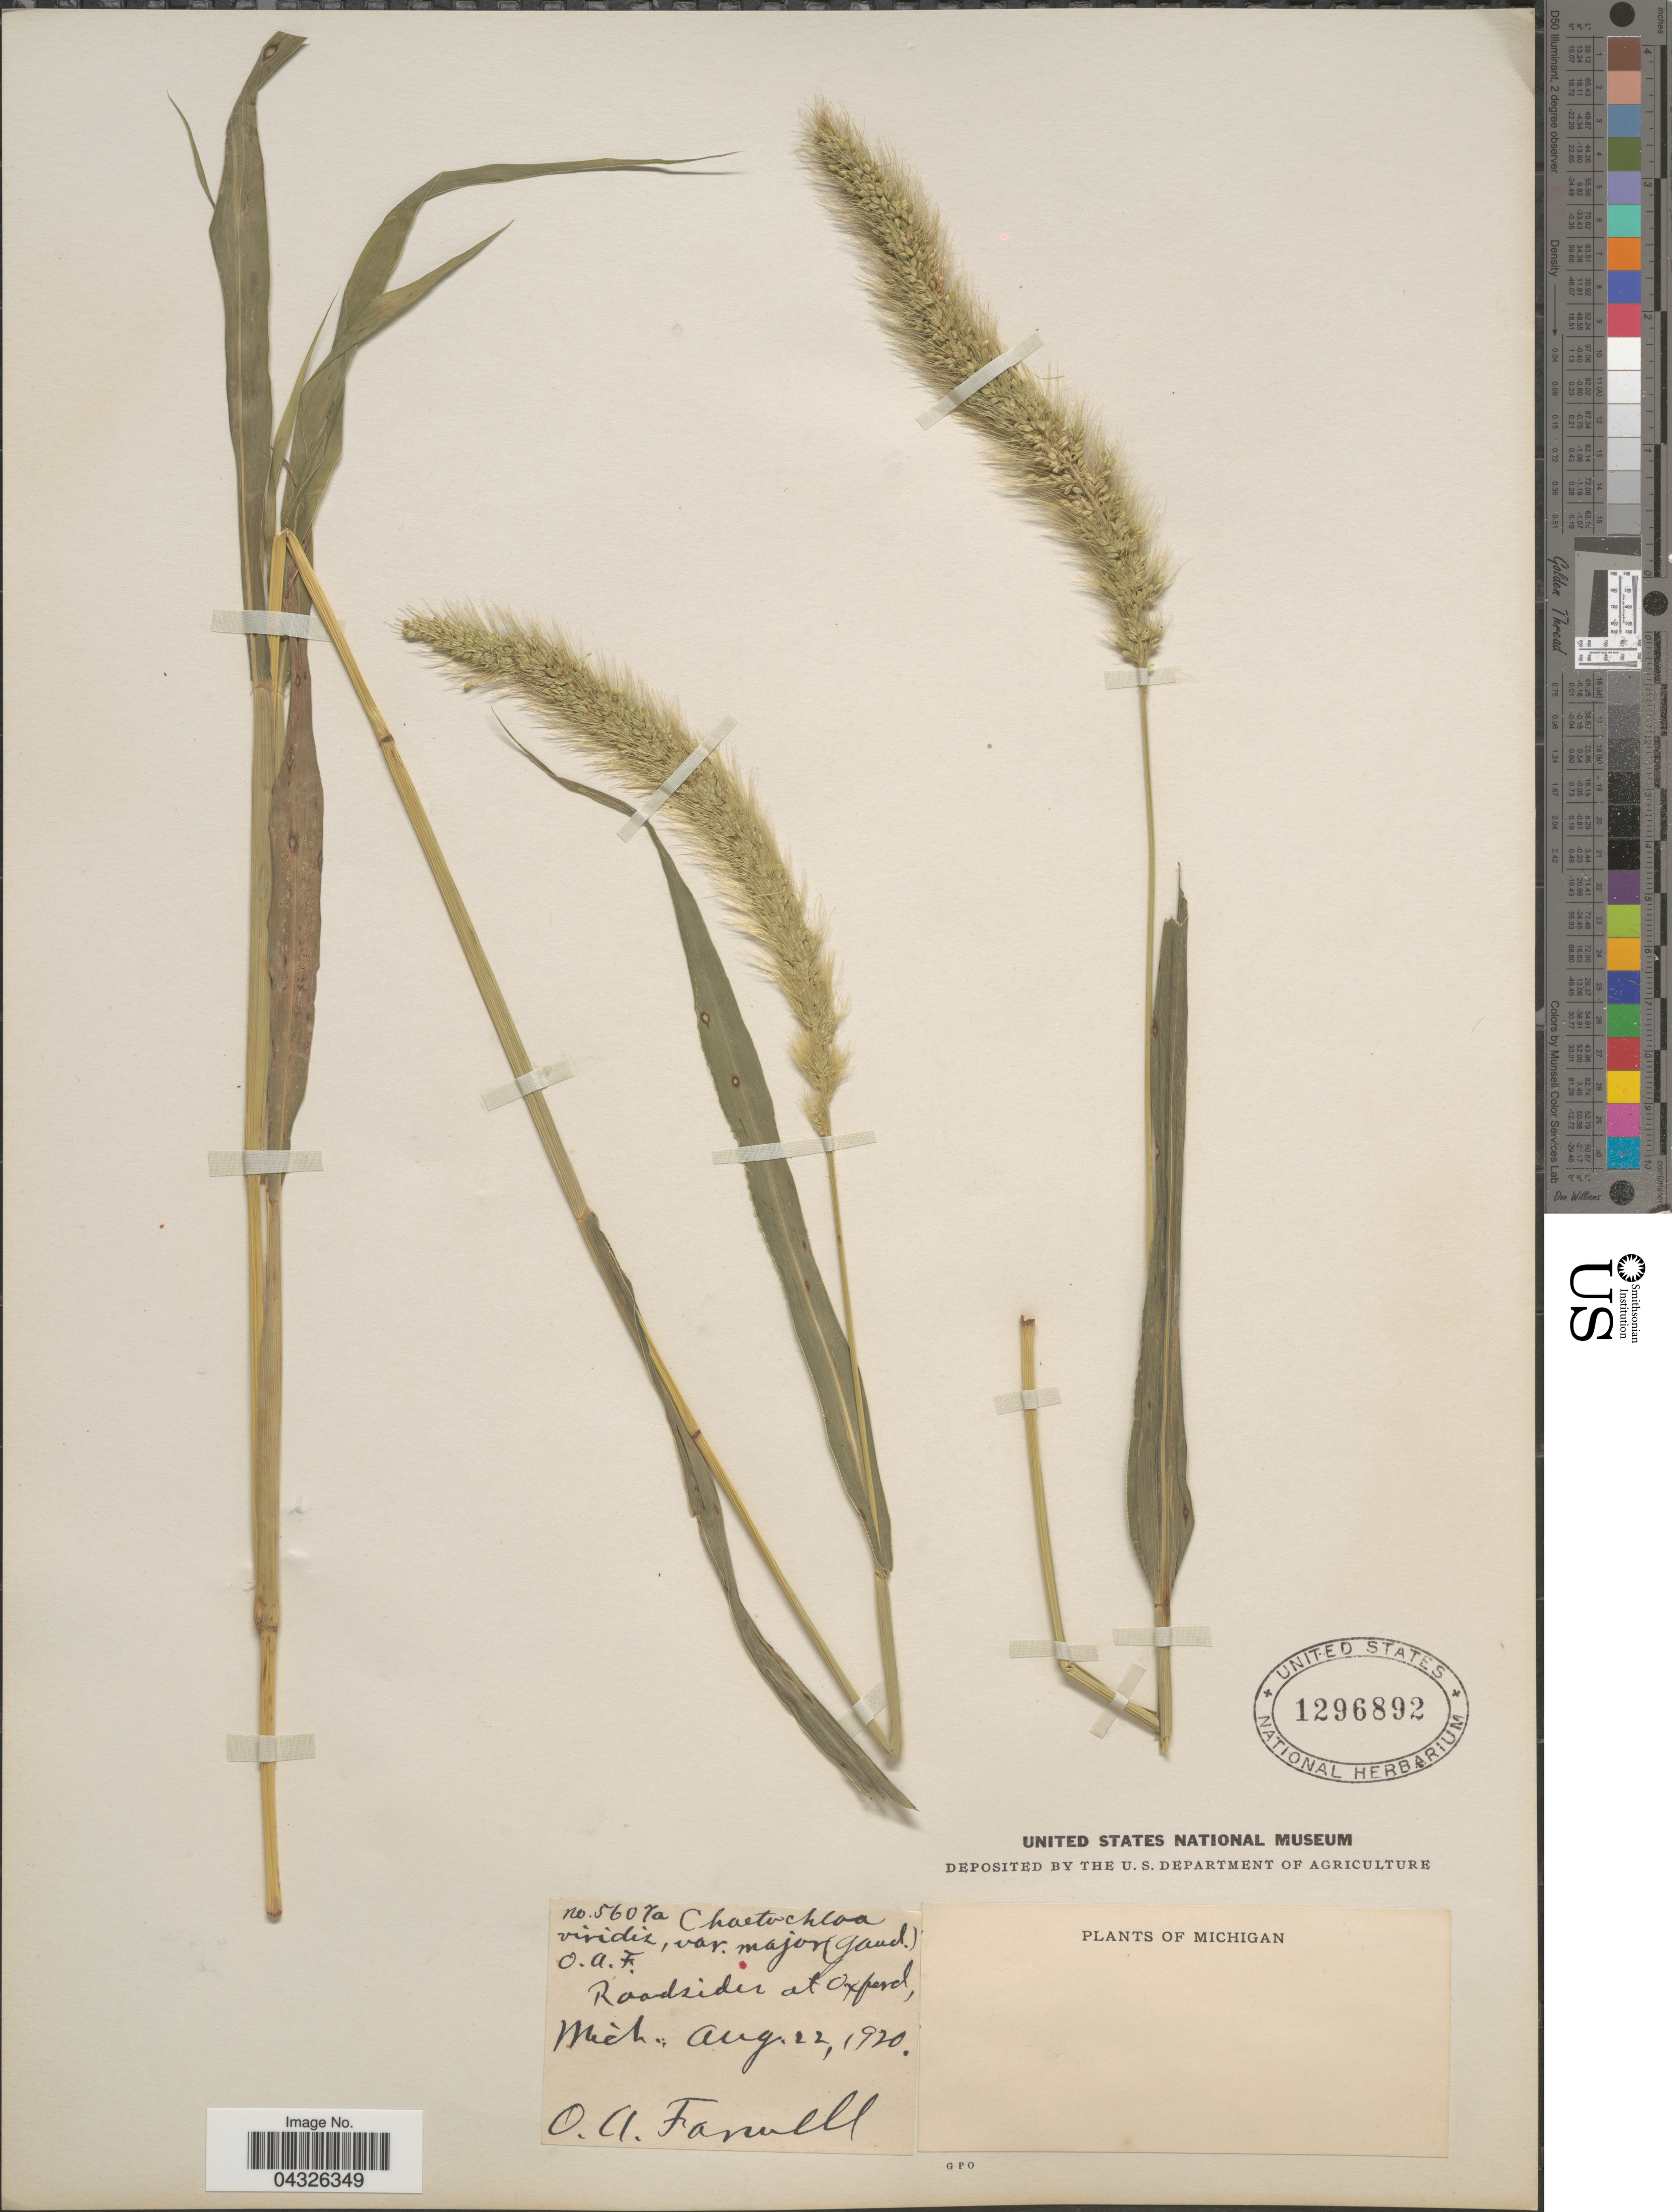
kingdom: Plantae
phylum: Tracheophyta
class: Liliopsida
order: Poales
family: Poaceae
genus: Setaria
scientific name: Setaria viridis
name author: (L.) P. Beauv.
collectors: O. Farwell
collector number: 5607a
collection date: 1920-08-22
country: United States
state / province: Michigan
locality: Roadsides at Oxford.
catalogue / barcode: US 1296892